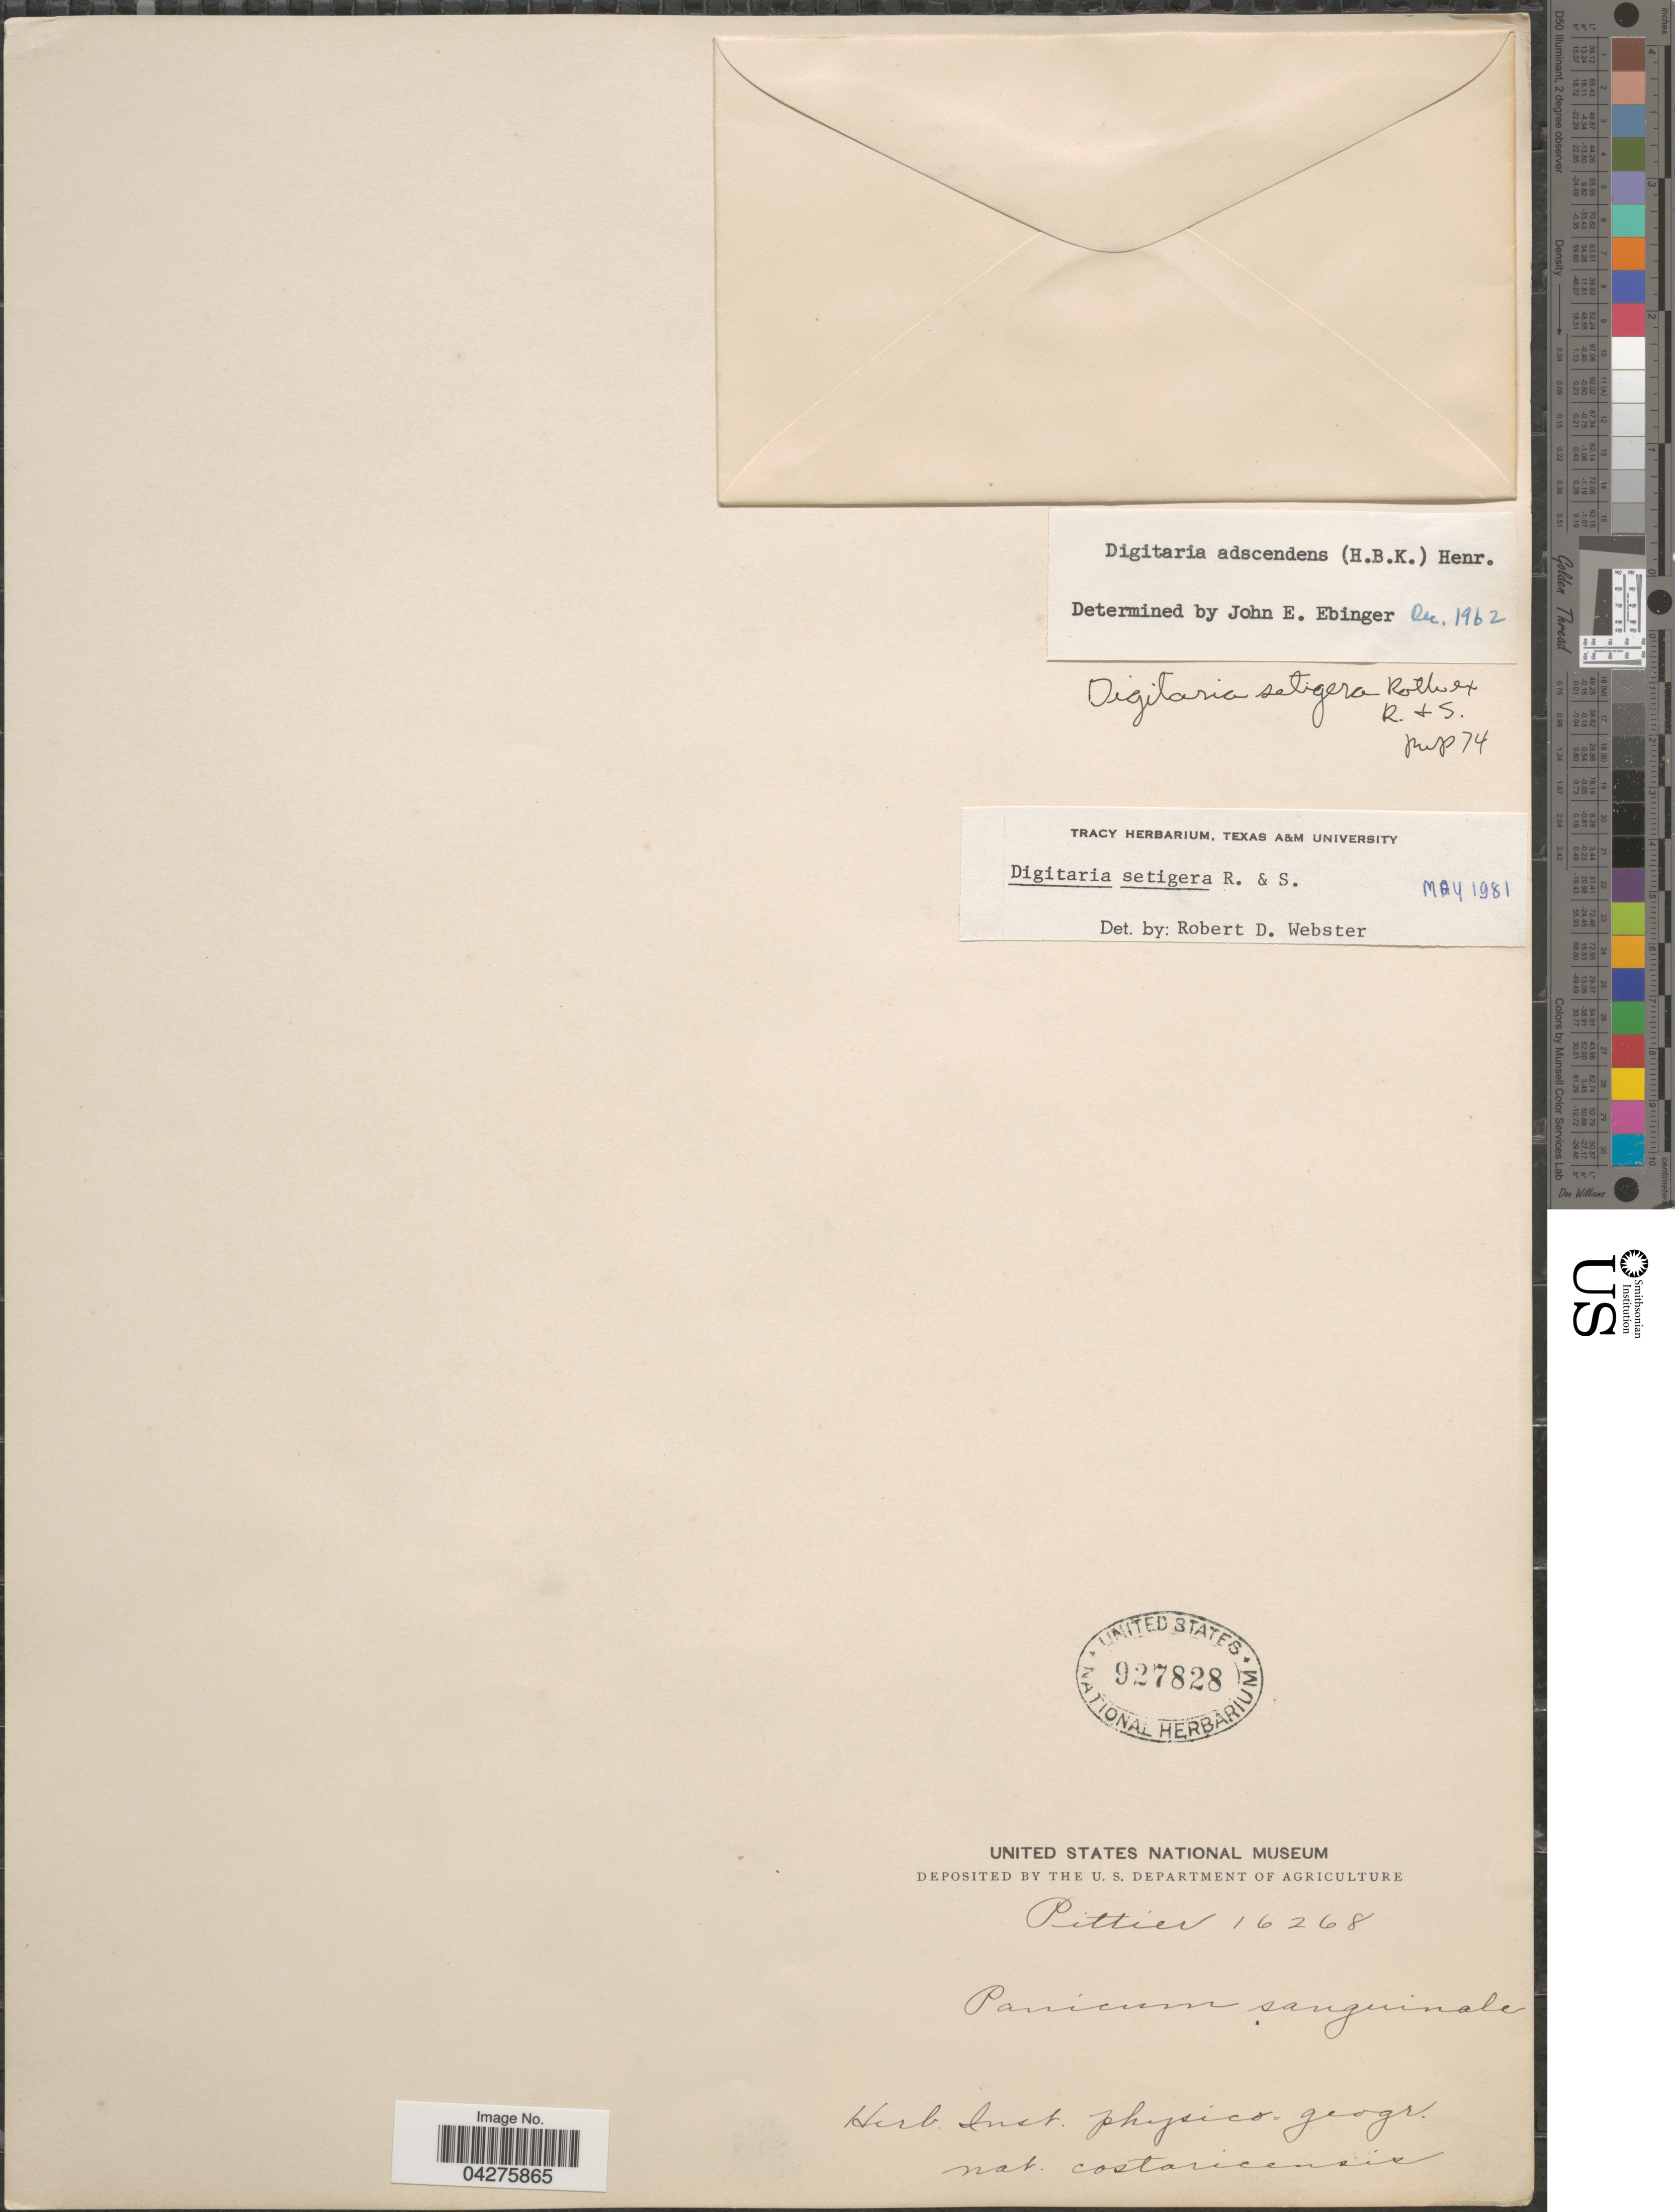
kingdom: Plantae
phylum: Tracheophyta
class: Liliopsida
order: Poales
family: Poaceae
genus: Digitaria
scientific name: Digitaria sanguinalis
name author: (L.) Scop.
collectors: Pittier, --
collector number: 16268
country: Costa Rica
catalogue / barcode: US 927828